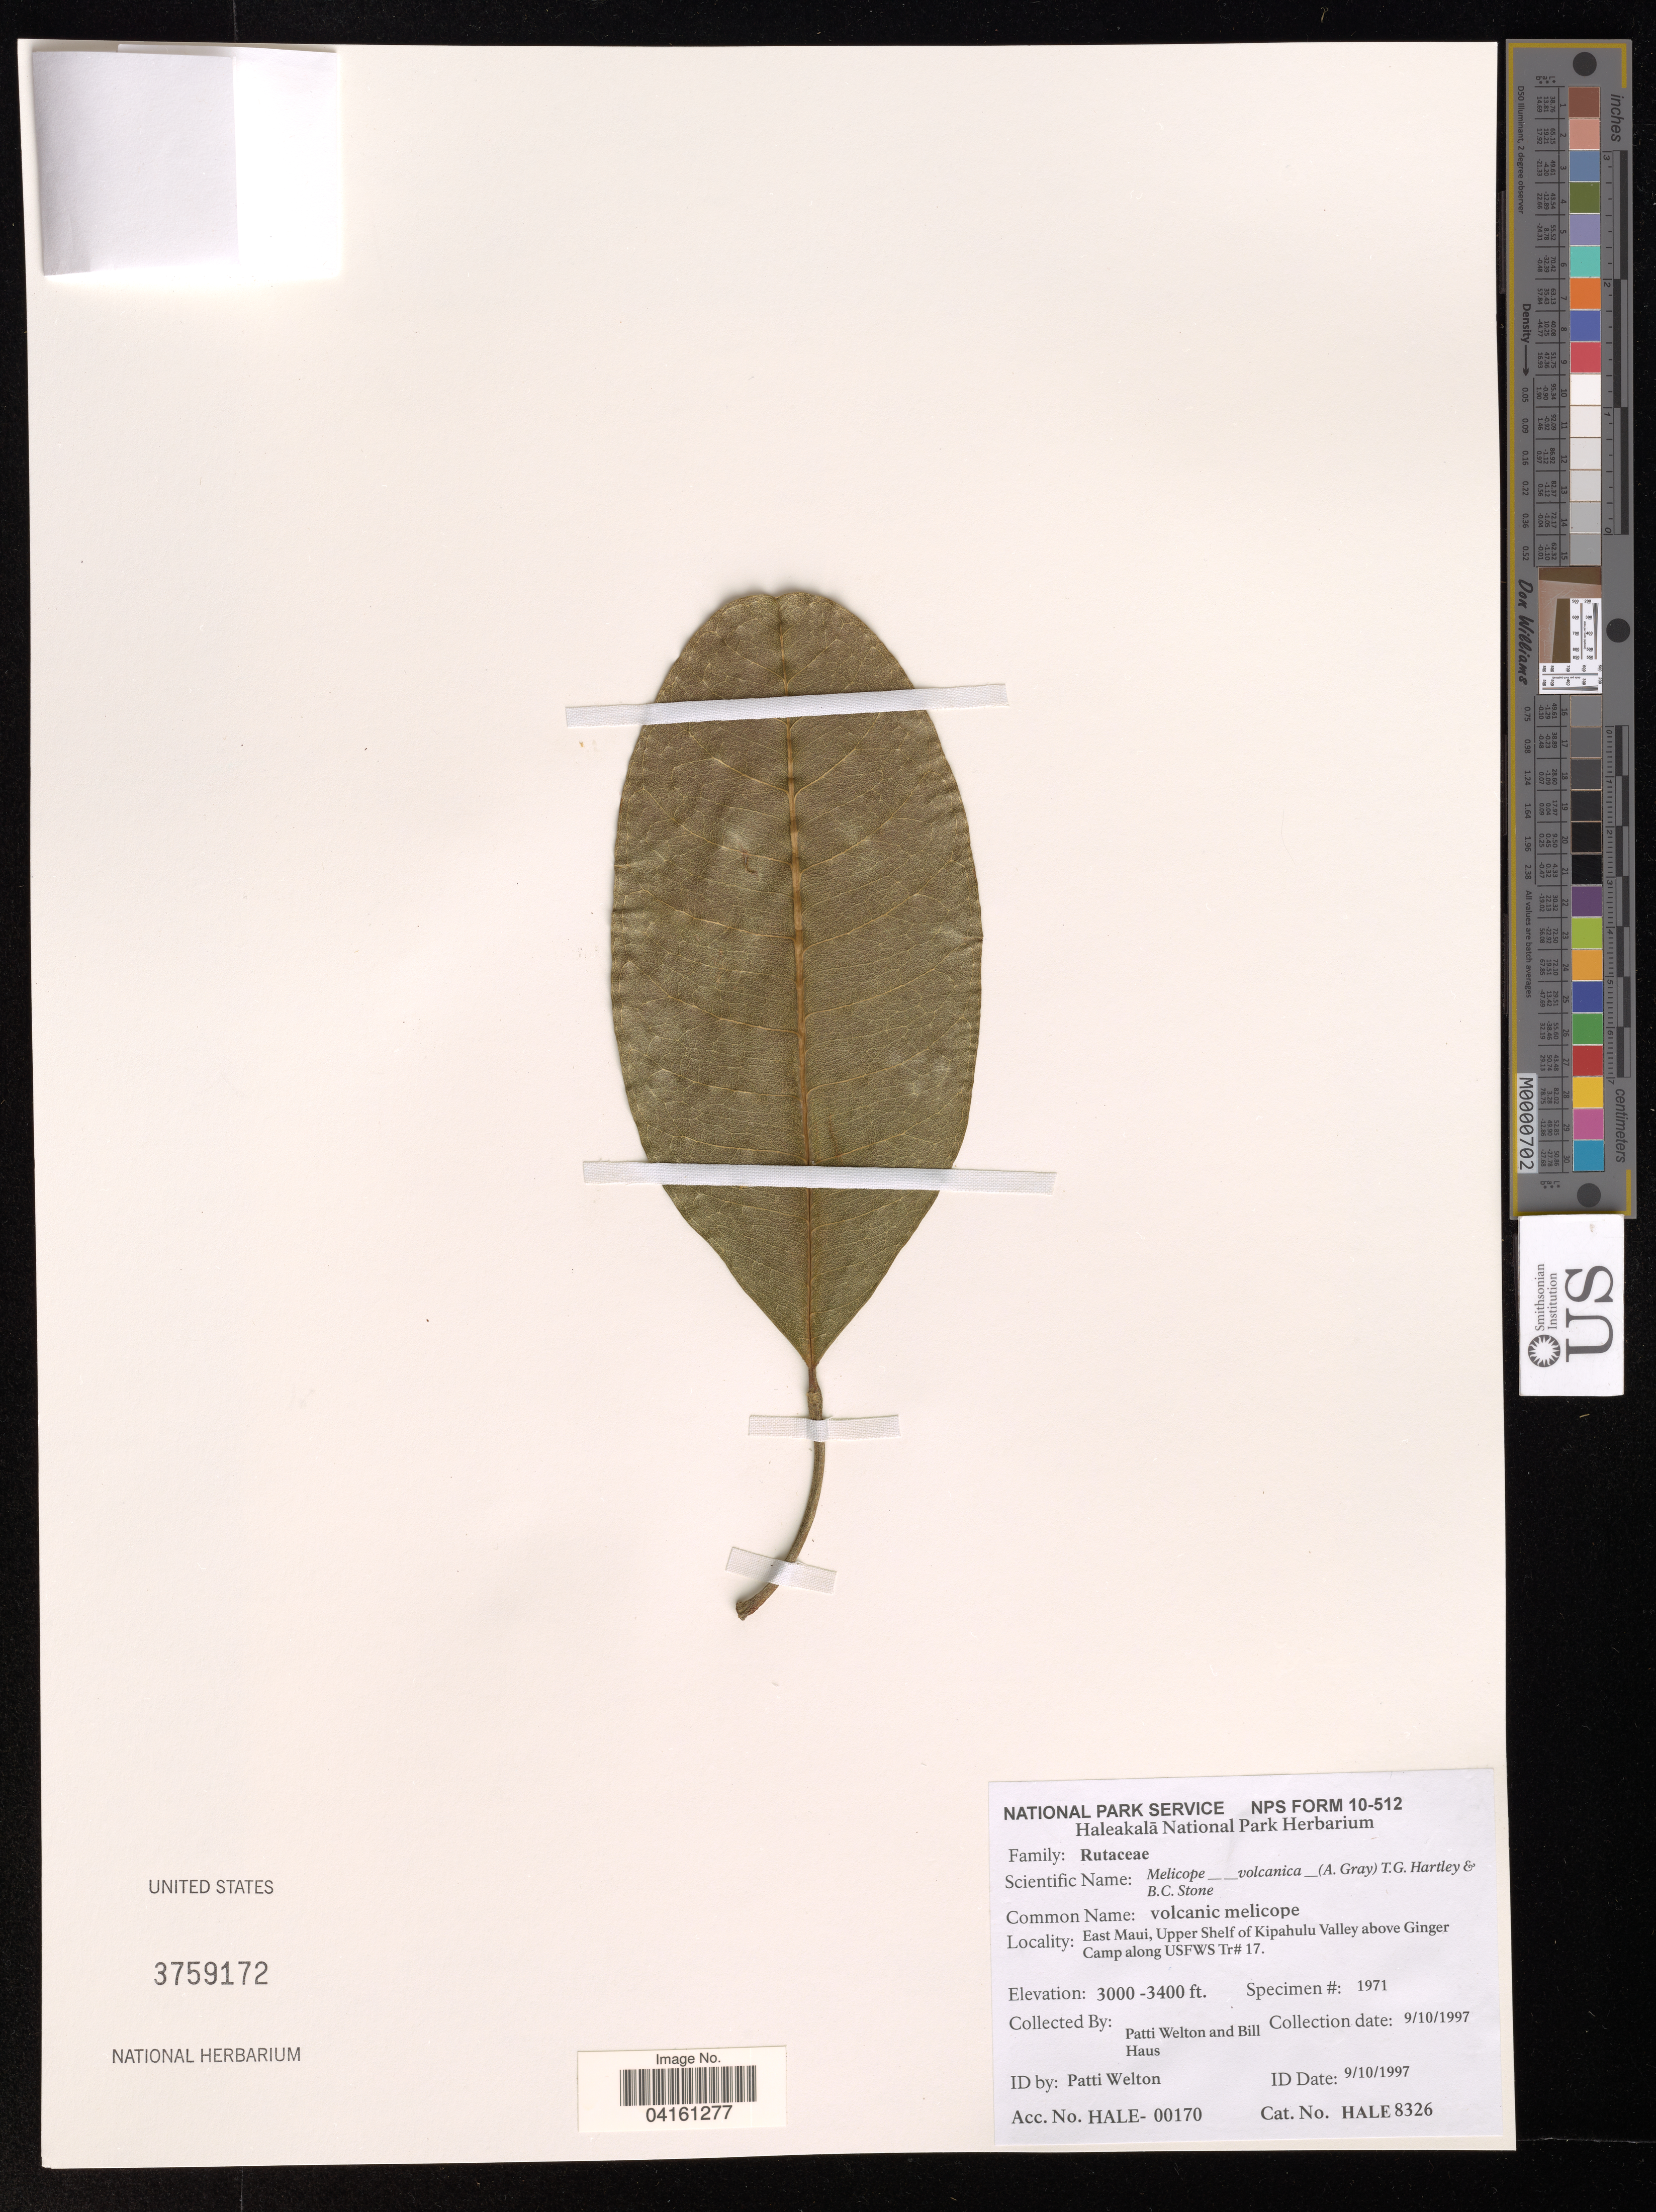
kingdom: Plantae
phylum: Tracheophyta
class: Magnoliopsida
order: Sapindales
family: Rutaceae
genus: Melicope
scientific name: Melicope volcanica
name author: (A. Gray) T.G. Hartley & B.C. Stone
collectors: P. Welton & B. Haus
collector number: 1971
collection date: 1997-10-09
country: United States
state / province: Hawaii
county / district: Maui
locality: East Maui, Upper Shelf of Kipahulu Valley above Ginger Camp along USFWS Tr#17.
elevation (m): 914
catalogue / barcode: US 3759172